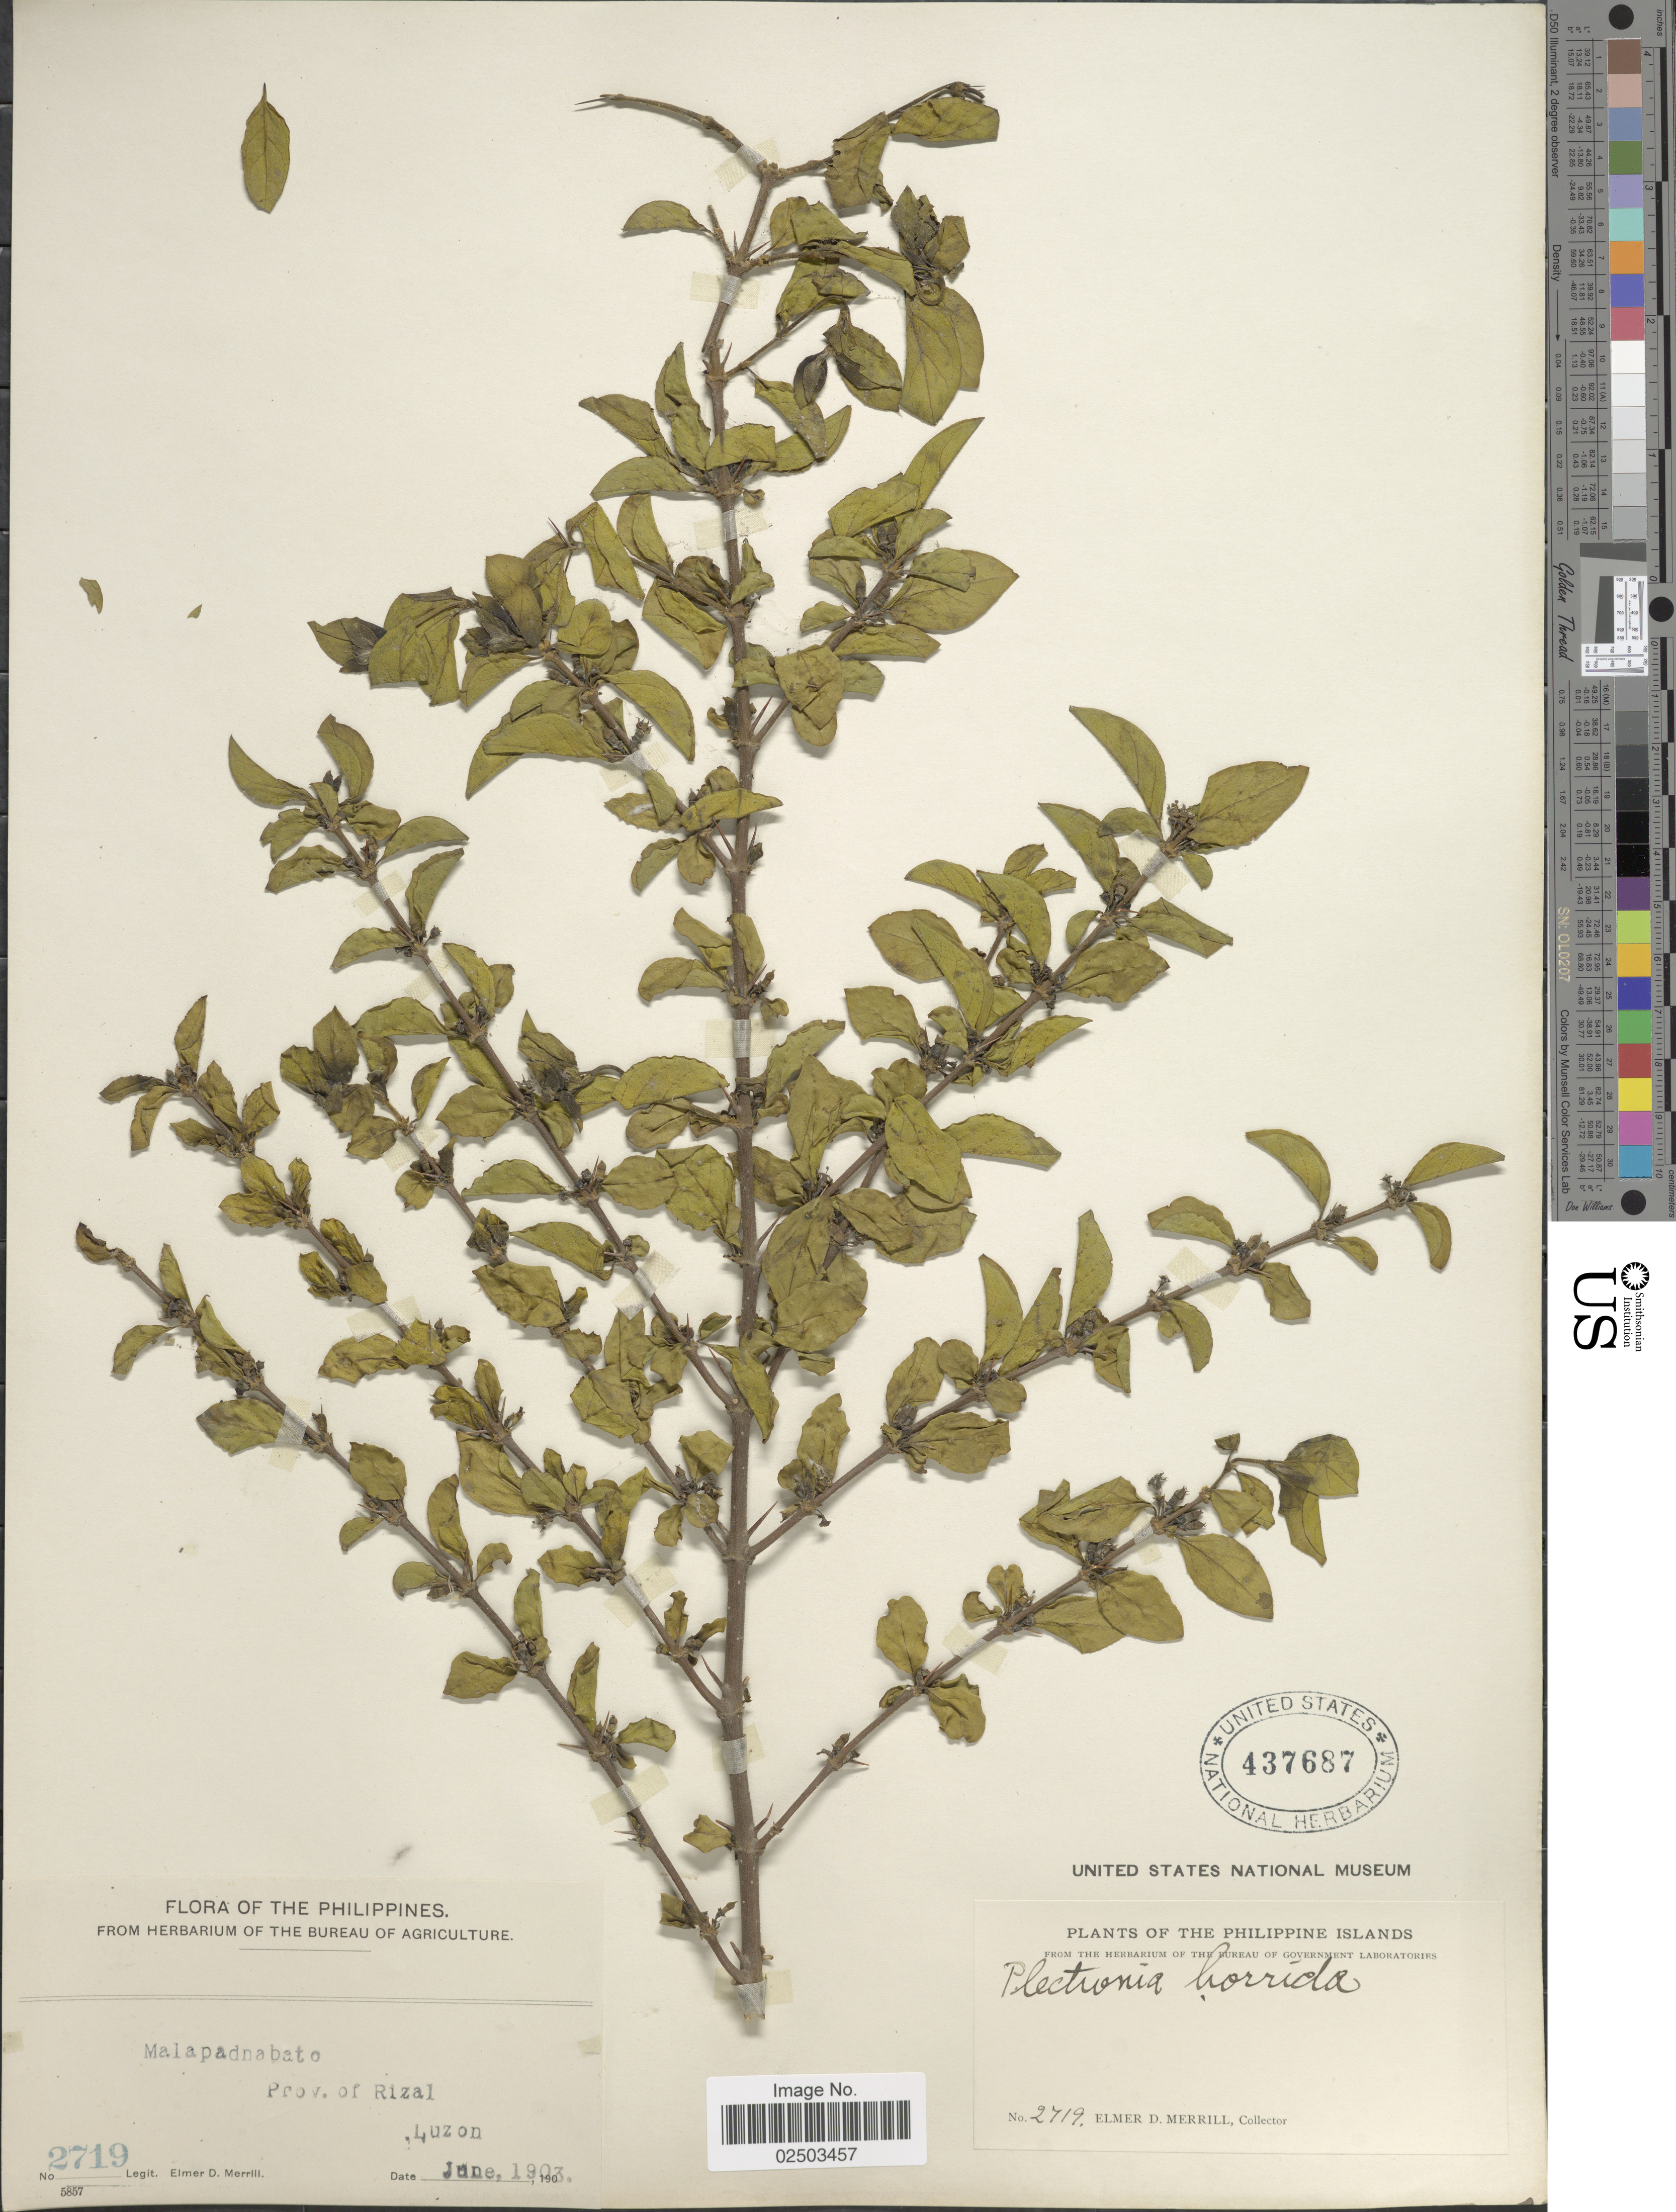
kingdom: Plantae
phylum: Tracheophyta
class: Magnoliopsida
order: Gentianales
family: Rubiaceae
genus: Canthium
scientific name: Canthium horridum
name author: Blume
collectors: E. D. Merrill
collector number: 2719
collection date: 1903-06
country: Philippines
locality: Malapadnabato, Prov. of Rizal, Luzon, Philippine Islands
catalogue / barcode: US 437687